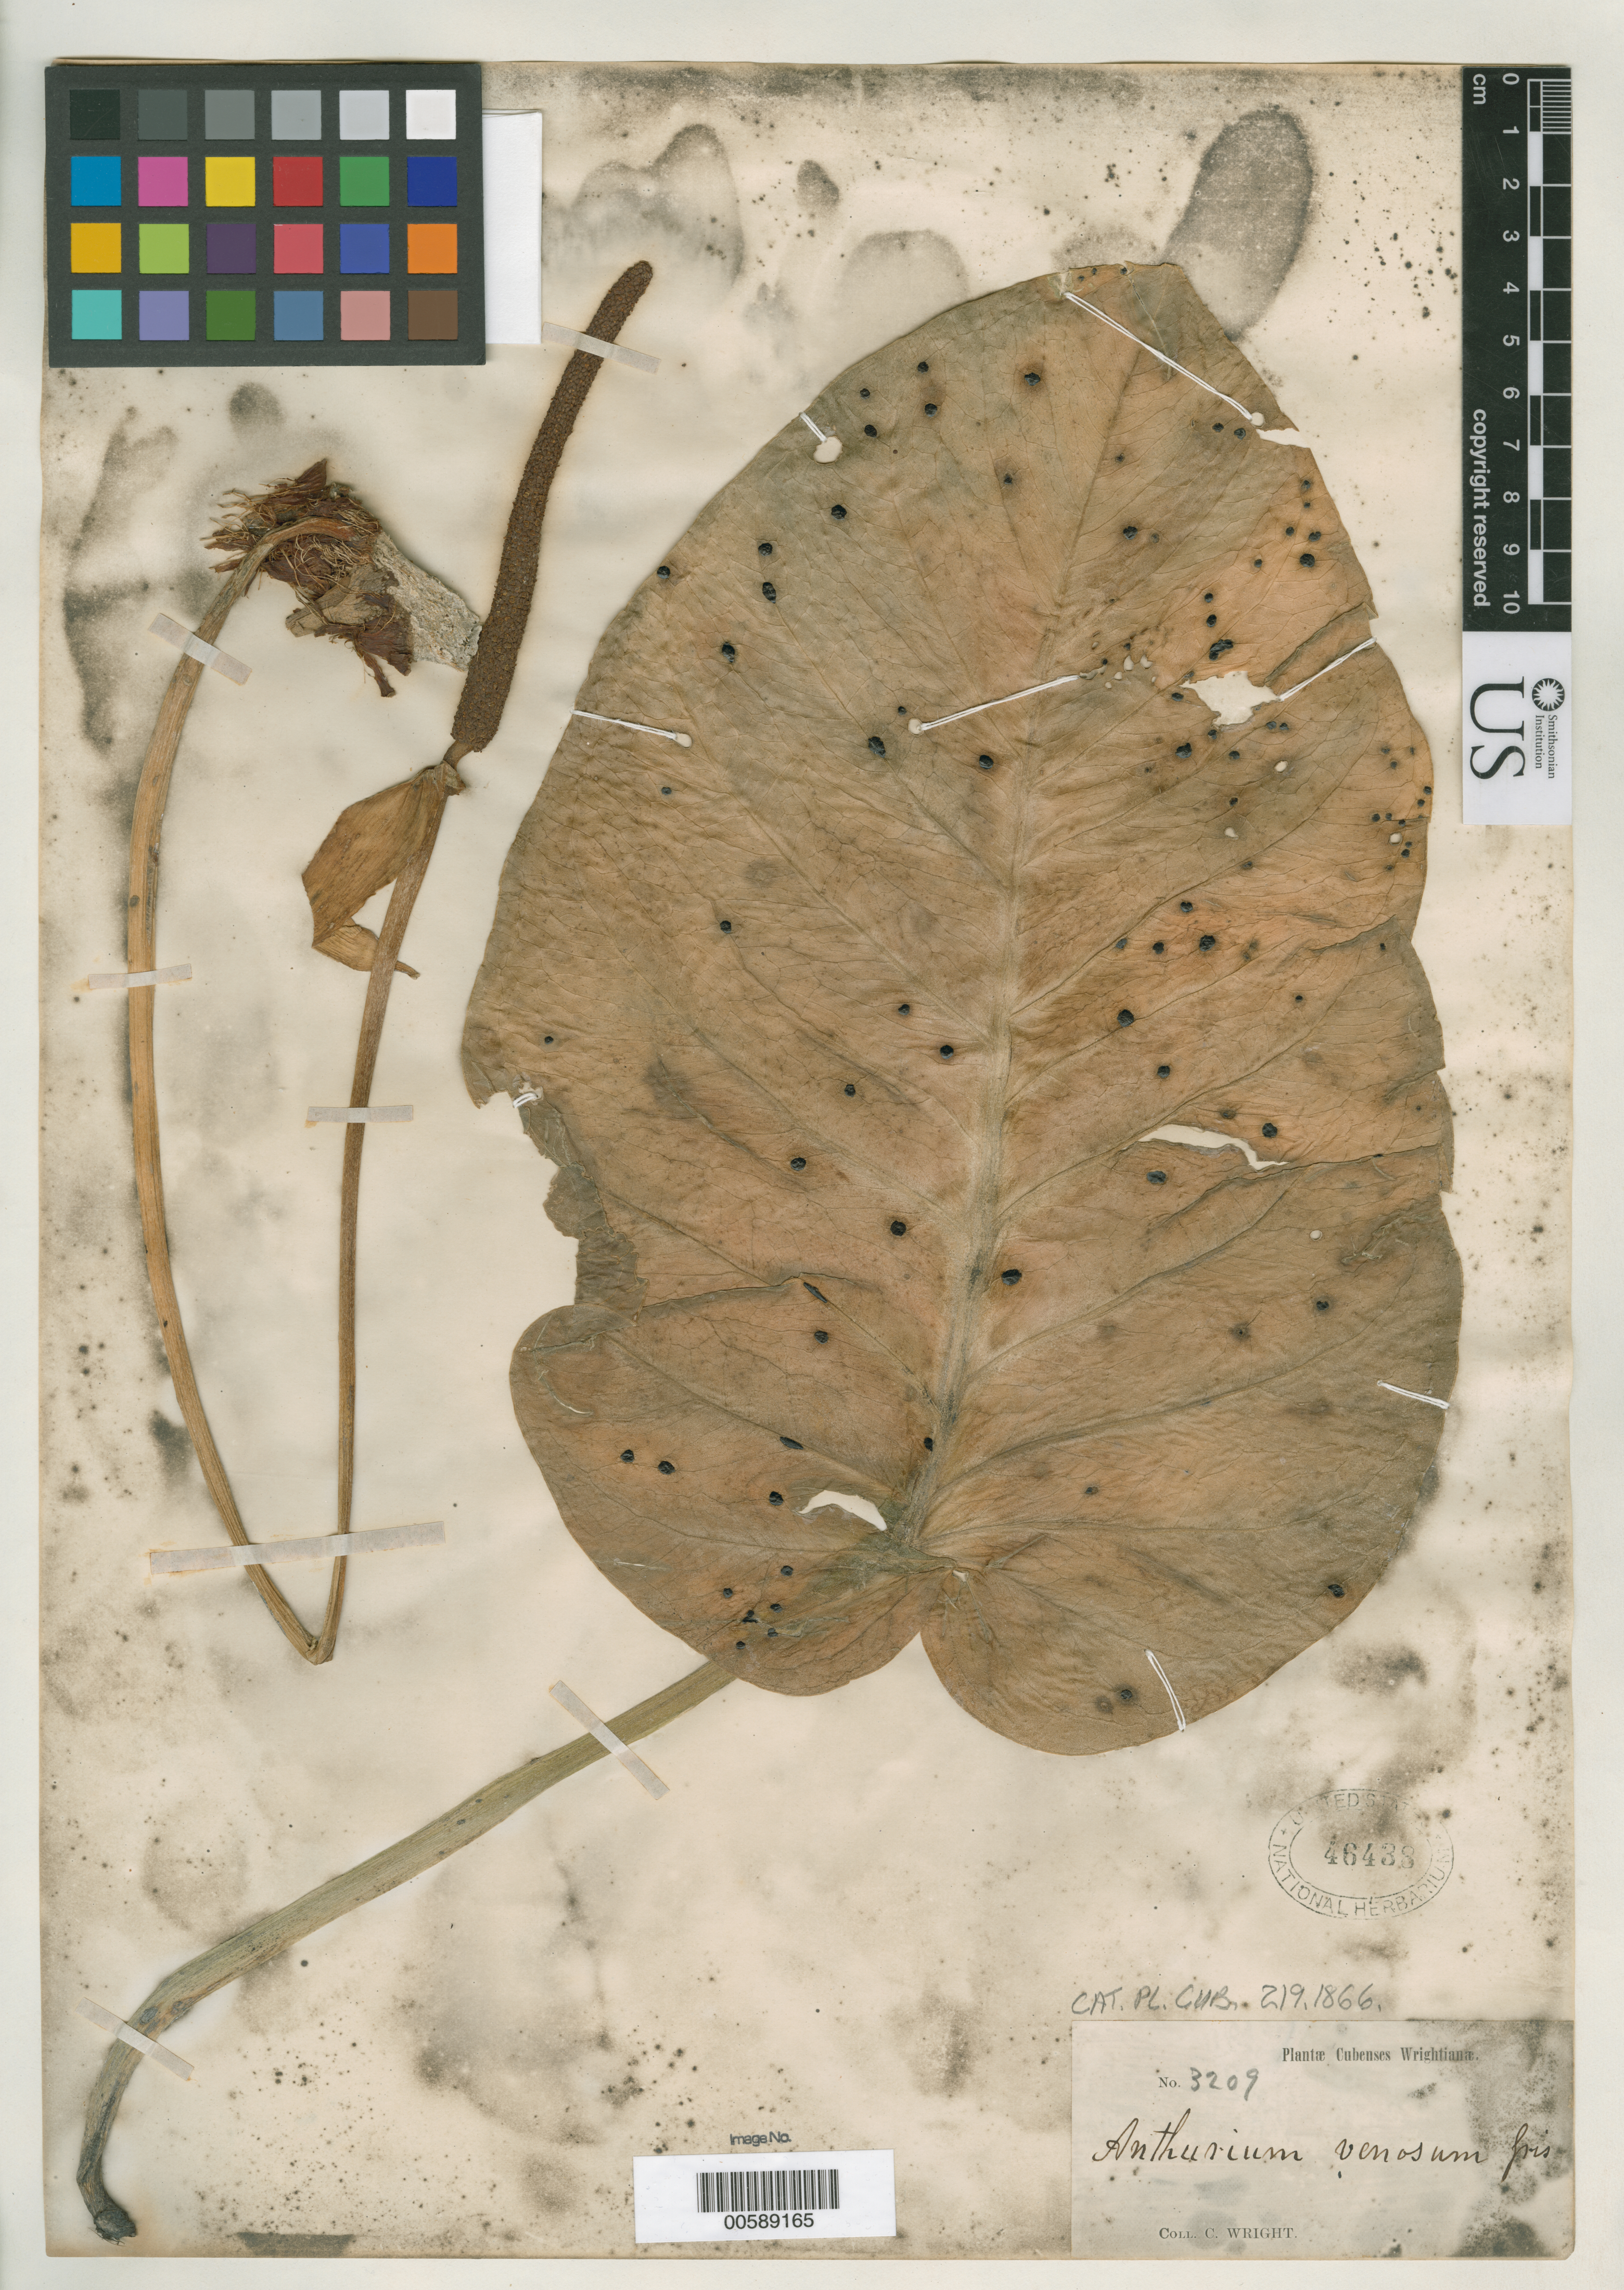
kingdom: Plantae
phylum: Tracheophyta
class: Liliopsida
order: Alismatales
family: Araceae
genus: Anthurium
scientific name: Anthurium venosum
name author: Griseb.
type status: Isotype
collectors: C. Wright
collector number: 3209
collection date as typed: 1865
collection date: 1865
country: Cuba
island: Greater Antilles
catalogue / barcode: US 46438